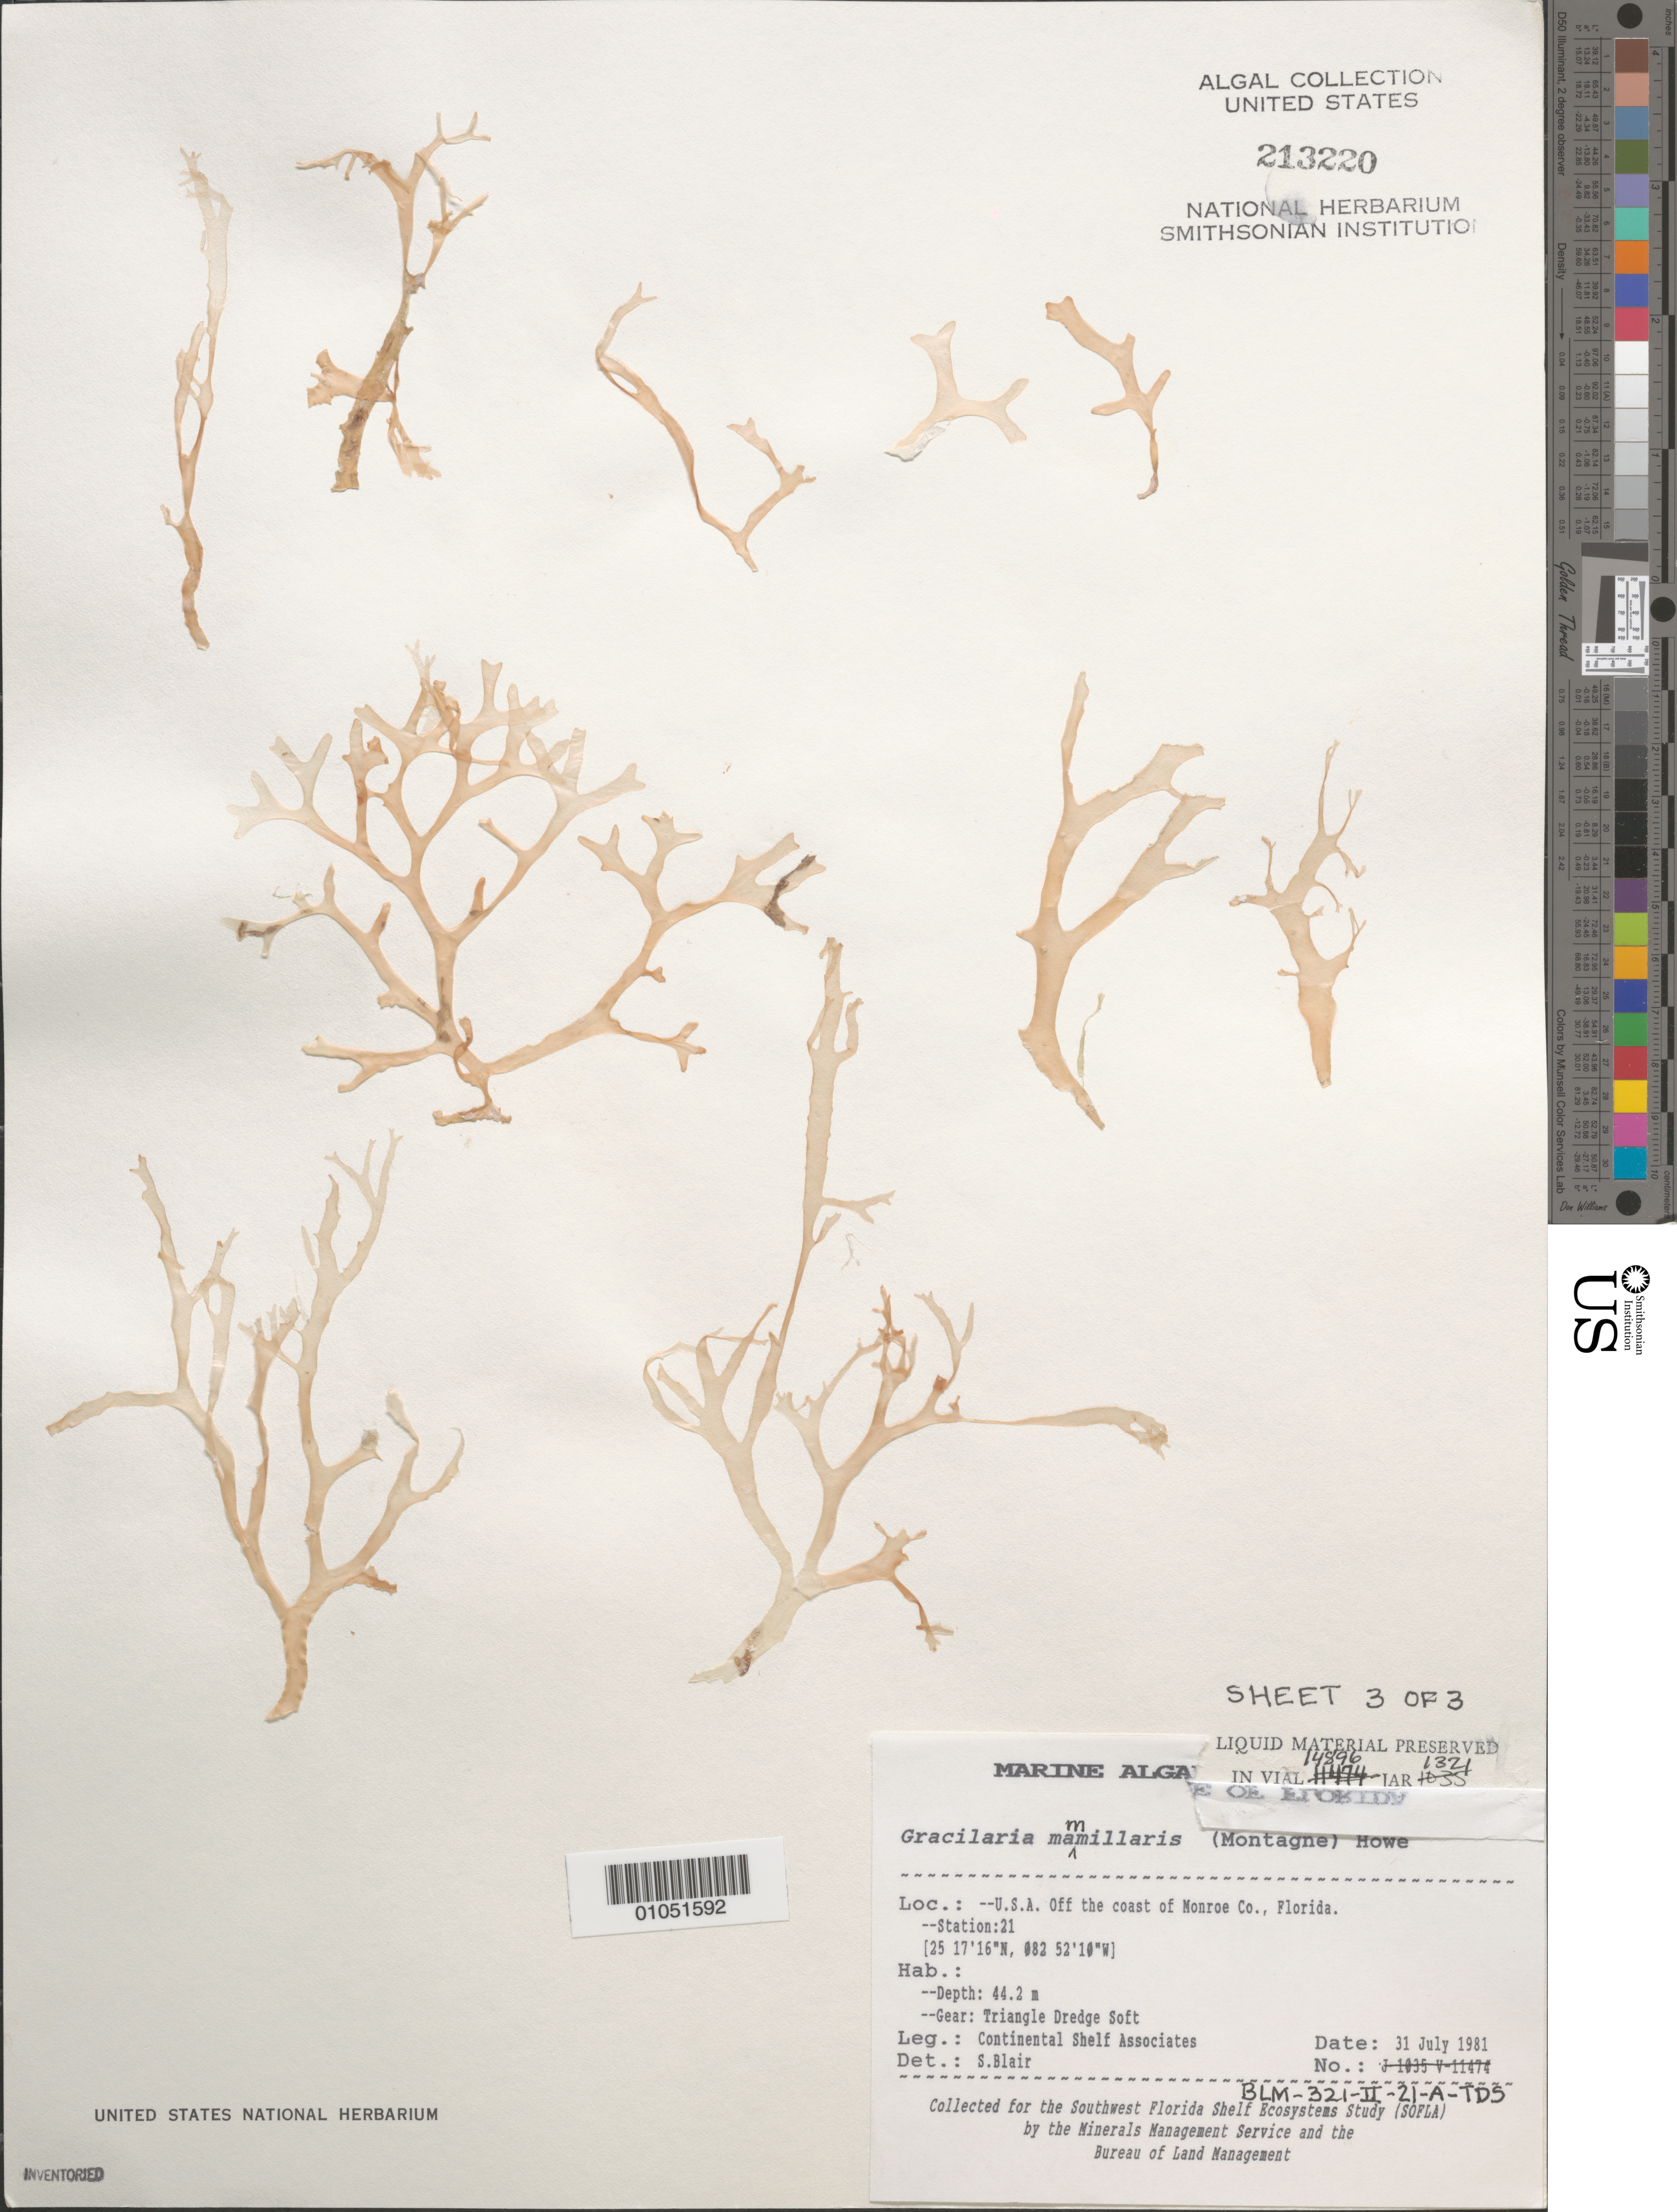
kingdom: Plantae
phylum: Rhodophyta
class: Florideophyceae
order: Gracilariales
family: Gracilariaceae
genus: Gracilaria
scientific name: Gracilaria mammillaris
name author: (Mont.) M. Howe in Britton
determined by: Blair, S. M.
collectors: Continental Shelf Associates for the MMS/BLM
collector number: BLM-321-II-21-A-TDS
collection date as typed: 31 Jul 1981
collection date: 1981-07-31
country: United States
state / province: Florida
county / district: Monroe County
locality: Gulf of Mexico off coast of Monroe County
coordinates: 25 17'16"N, 82 52'10"W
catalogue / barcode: US 213220